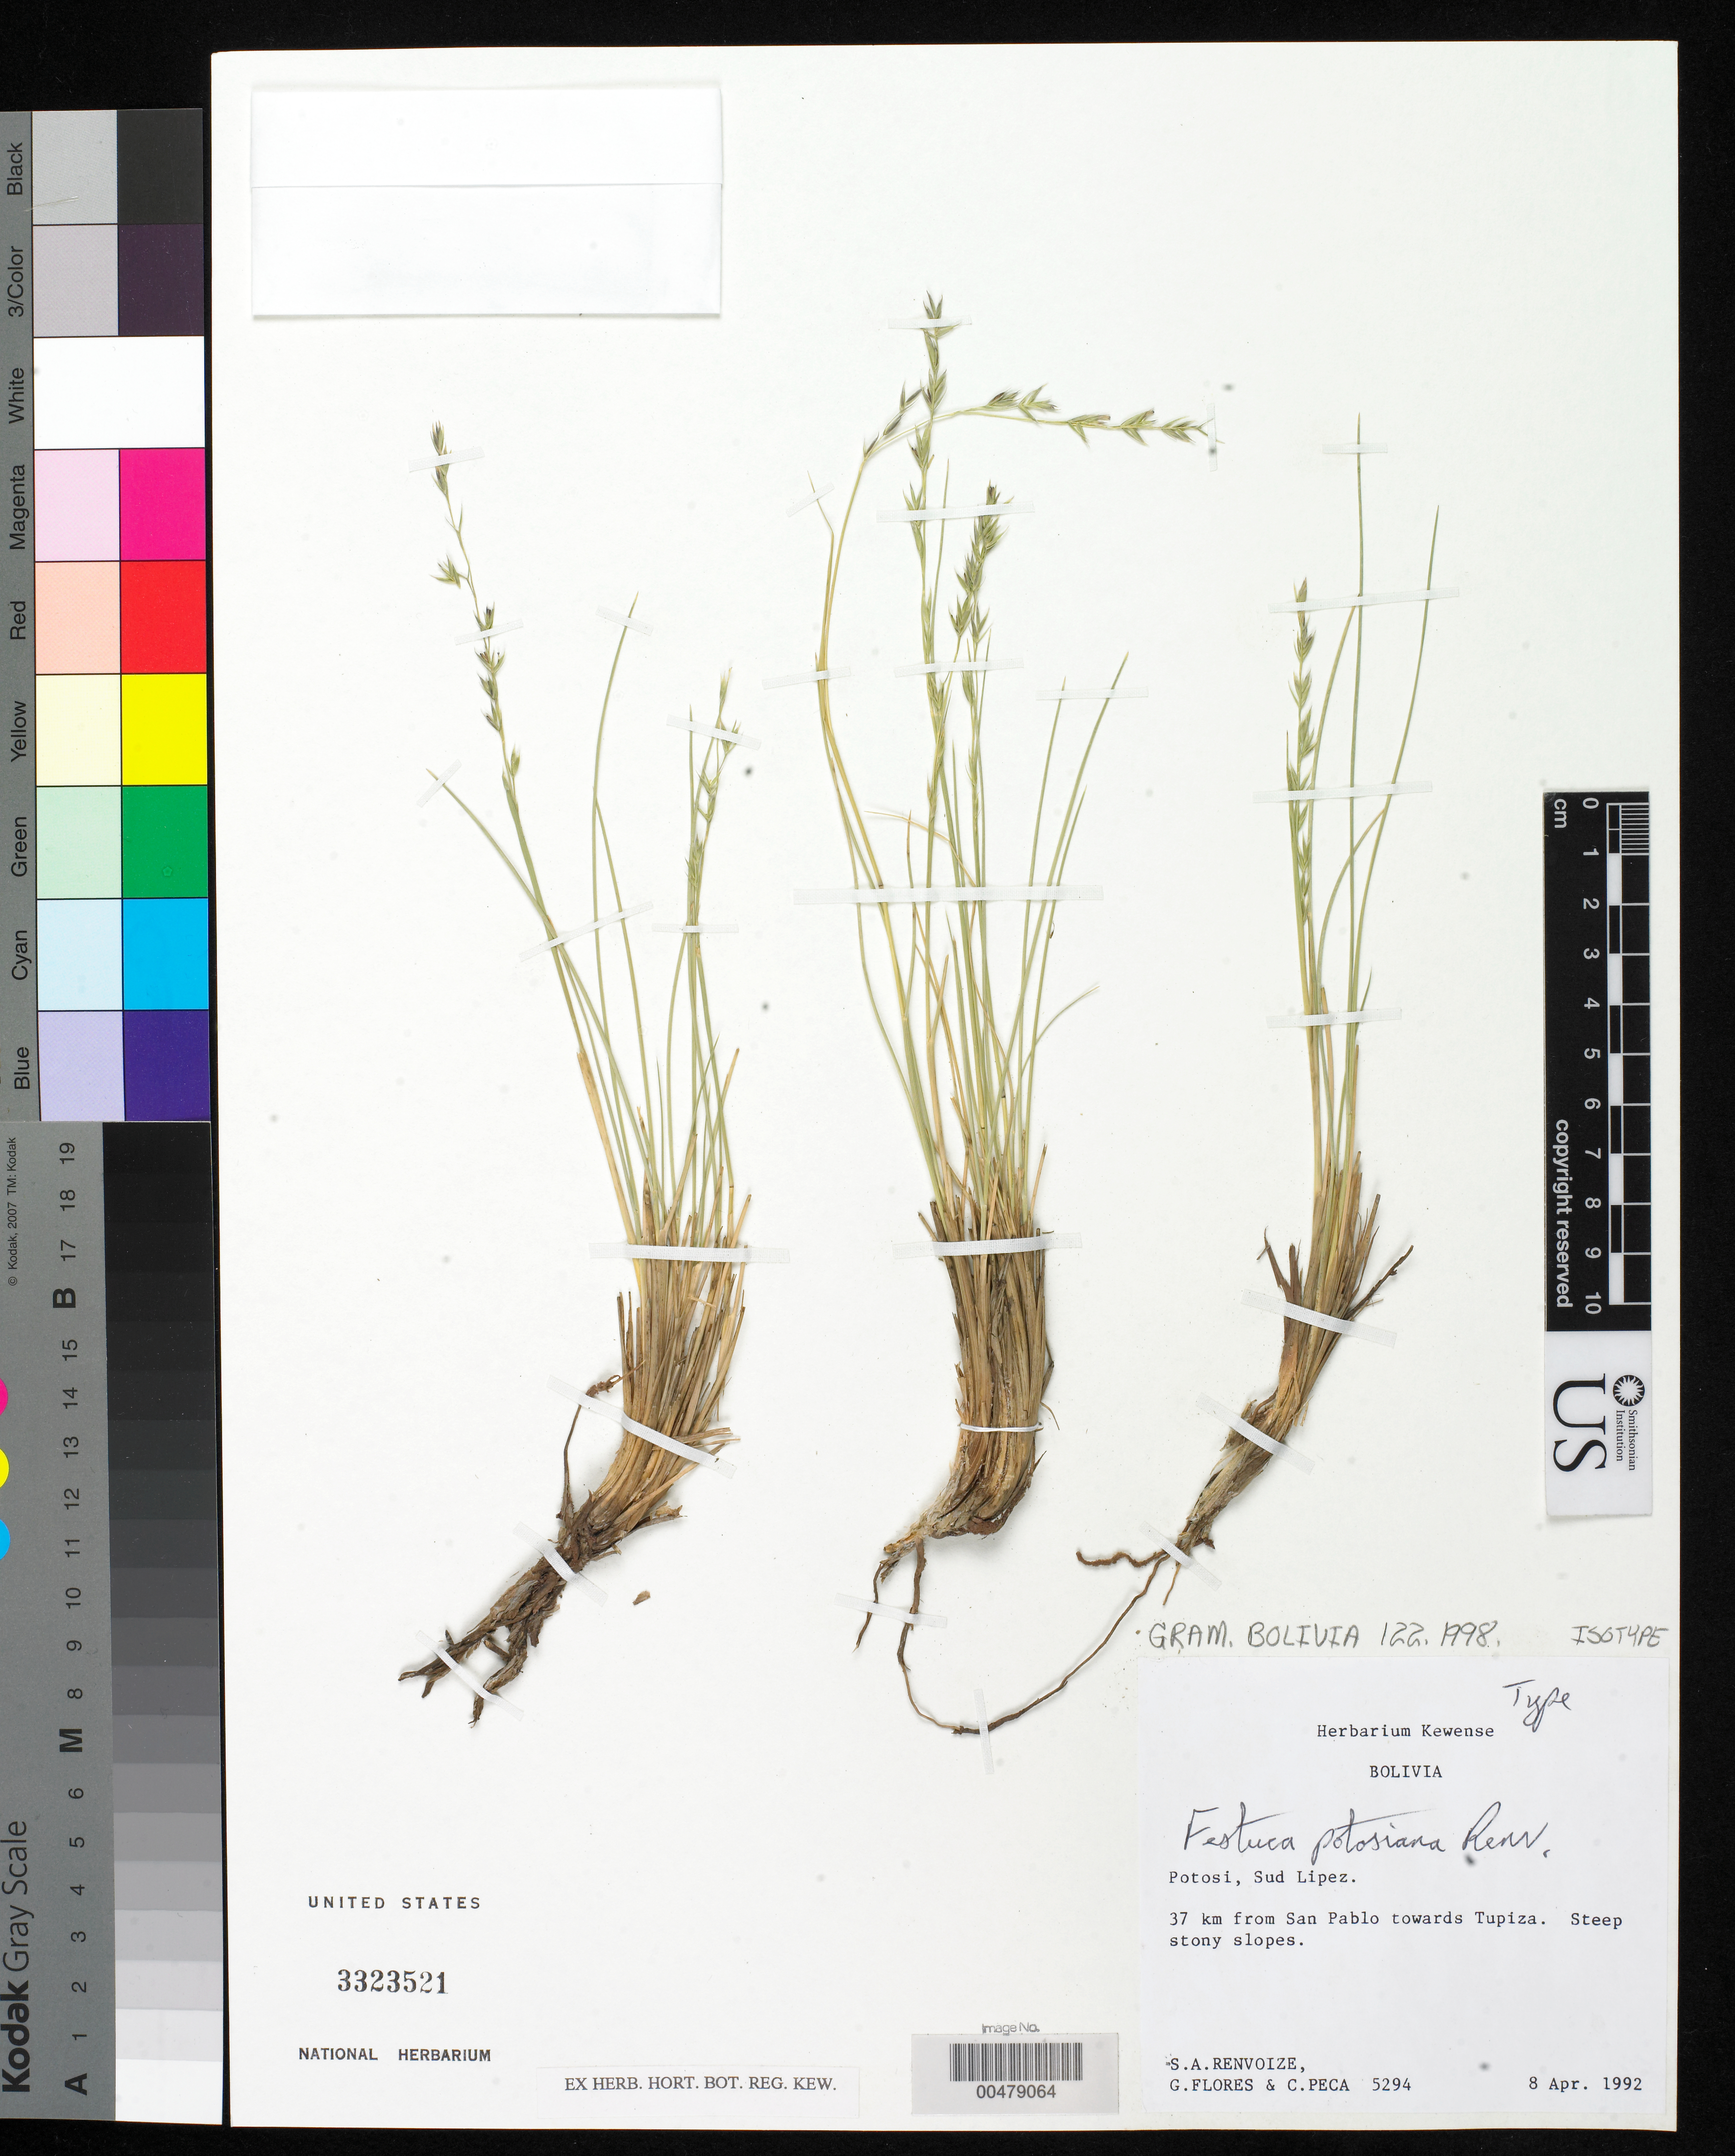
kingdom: Plantae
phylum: Tracheophyta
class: Liliopsida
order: Poales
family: Poaceae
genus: Festuca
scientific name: Festuca potosiana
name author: Renvoize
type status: Isotype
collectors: S. A. Renvoize, G. Flores F. & C. Peca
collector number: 5294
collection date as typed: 08 Apr 1992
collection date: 1992-04-08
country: Bolivia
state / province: Potosí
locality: Sud Lipez, 37 km from San Pablo towards Tupiza.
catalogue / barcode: US 3323521